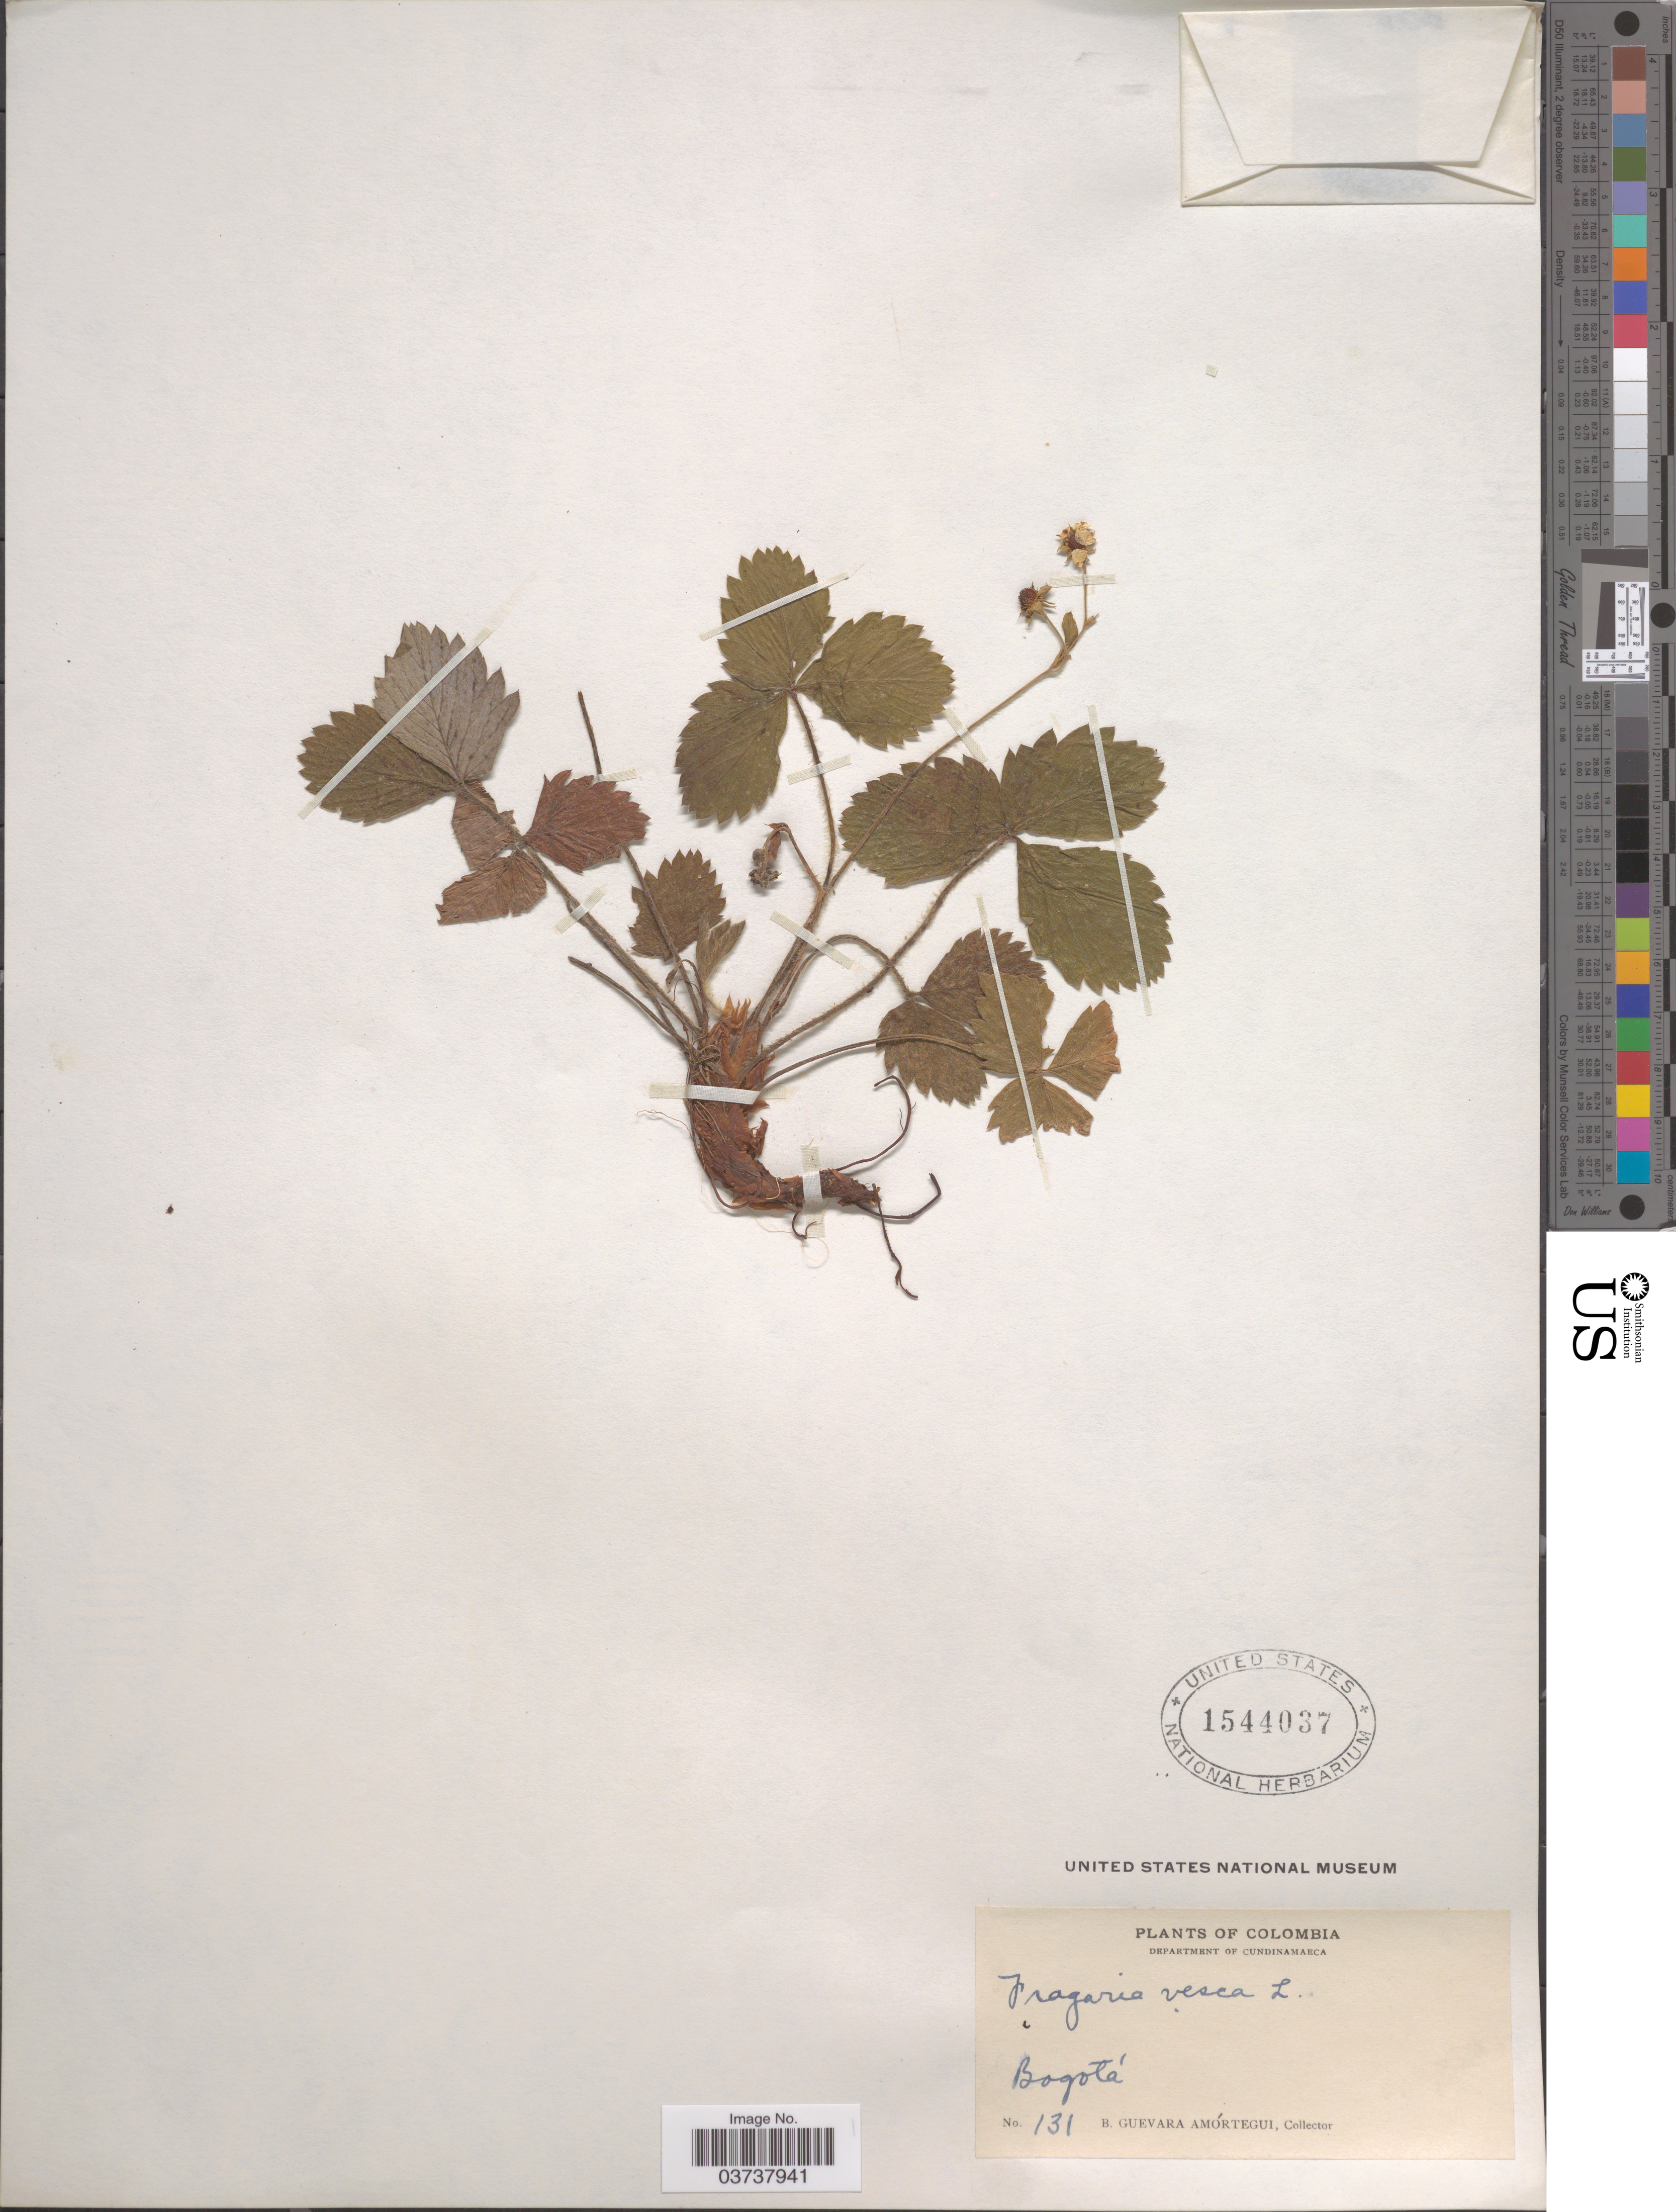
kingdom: Plantae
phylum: Tracheophyta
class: Magnoliopsida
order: Rosales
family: Rosaceae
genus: Fragaria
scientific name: Fragaria vesca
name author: L.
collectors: B. Guevara Amortegui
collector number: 131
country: Colombia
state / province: Cundinamarca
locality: Department of Cundinamarca. Bogotá.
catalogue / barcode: US 1544037